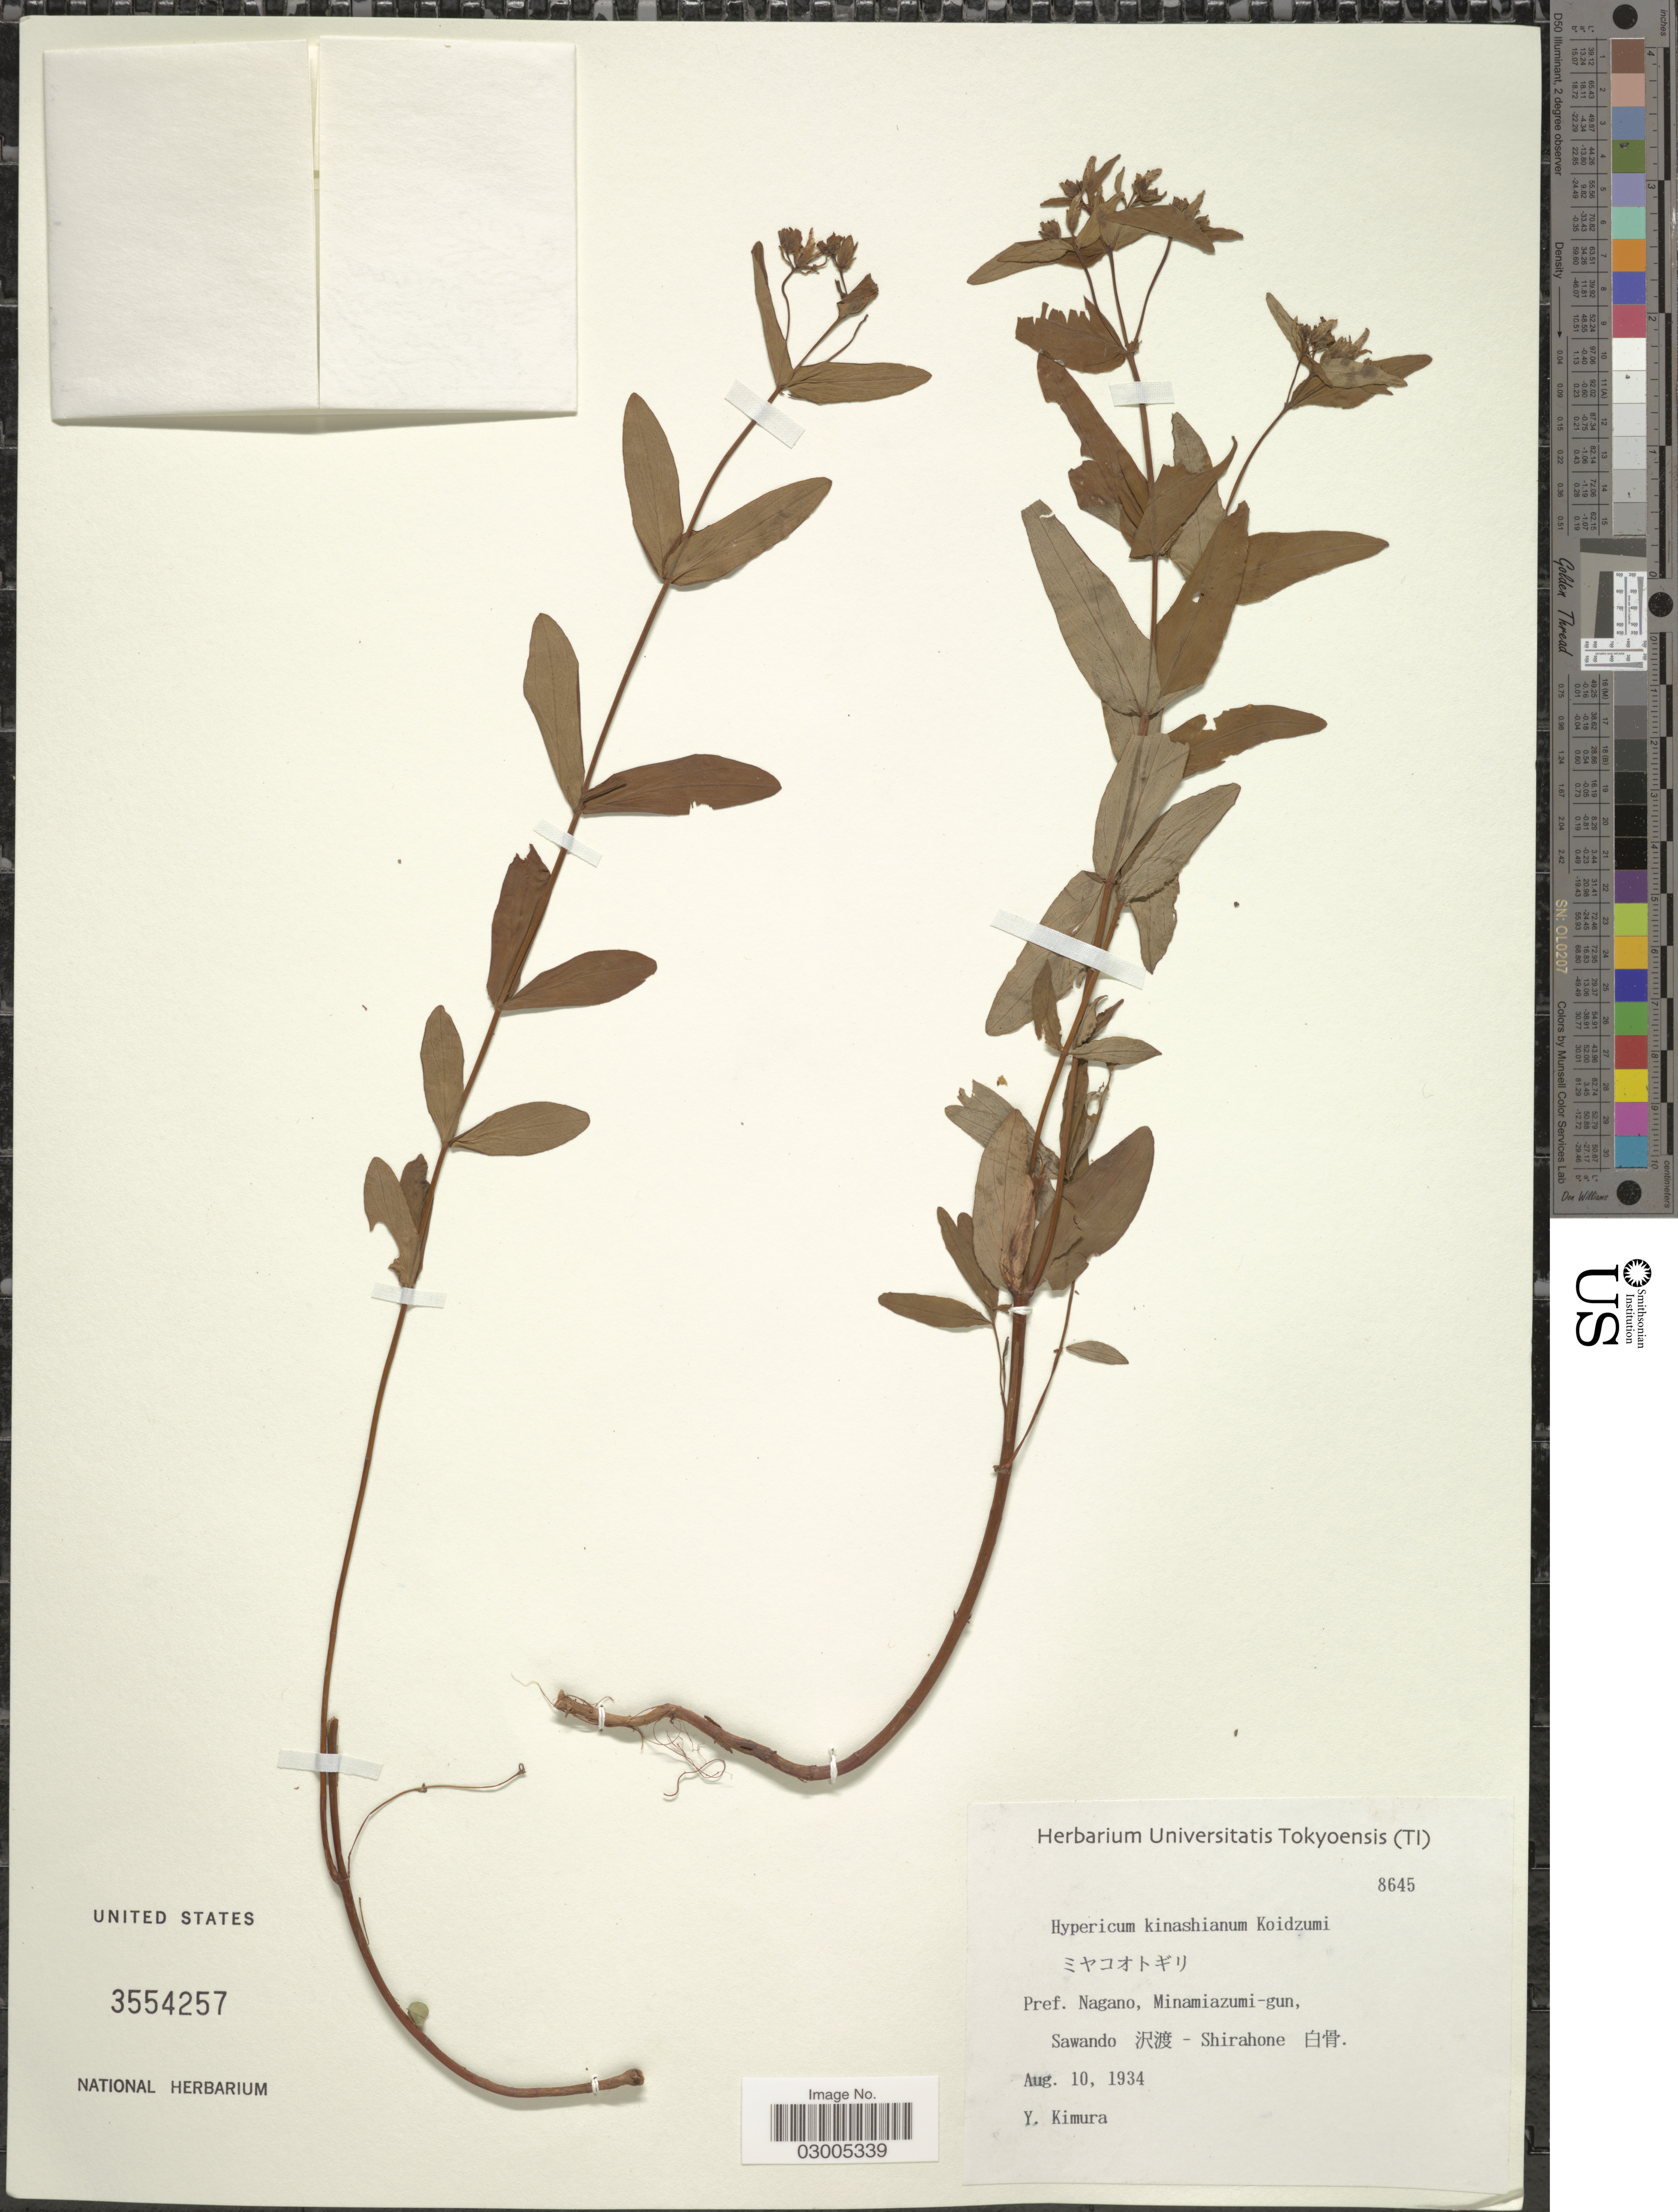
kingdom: Plantae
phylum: Tracheophyta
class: Magnoliopsida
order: Malpighiales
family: Hypericaceae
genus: Hypericum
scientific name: Hypericum kinashianum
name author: Koidz.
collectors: Y. Kimura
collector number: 8645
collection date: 1934-08-10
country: Japan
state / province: Nagano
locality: Pref. Nagano, Minamiazumi-gun. Swando-Shirahone.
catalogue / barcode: US 3554257